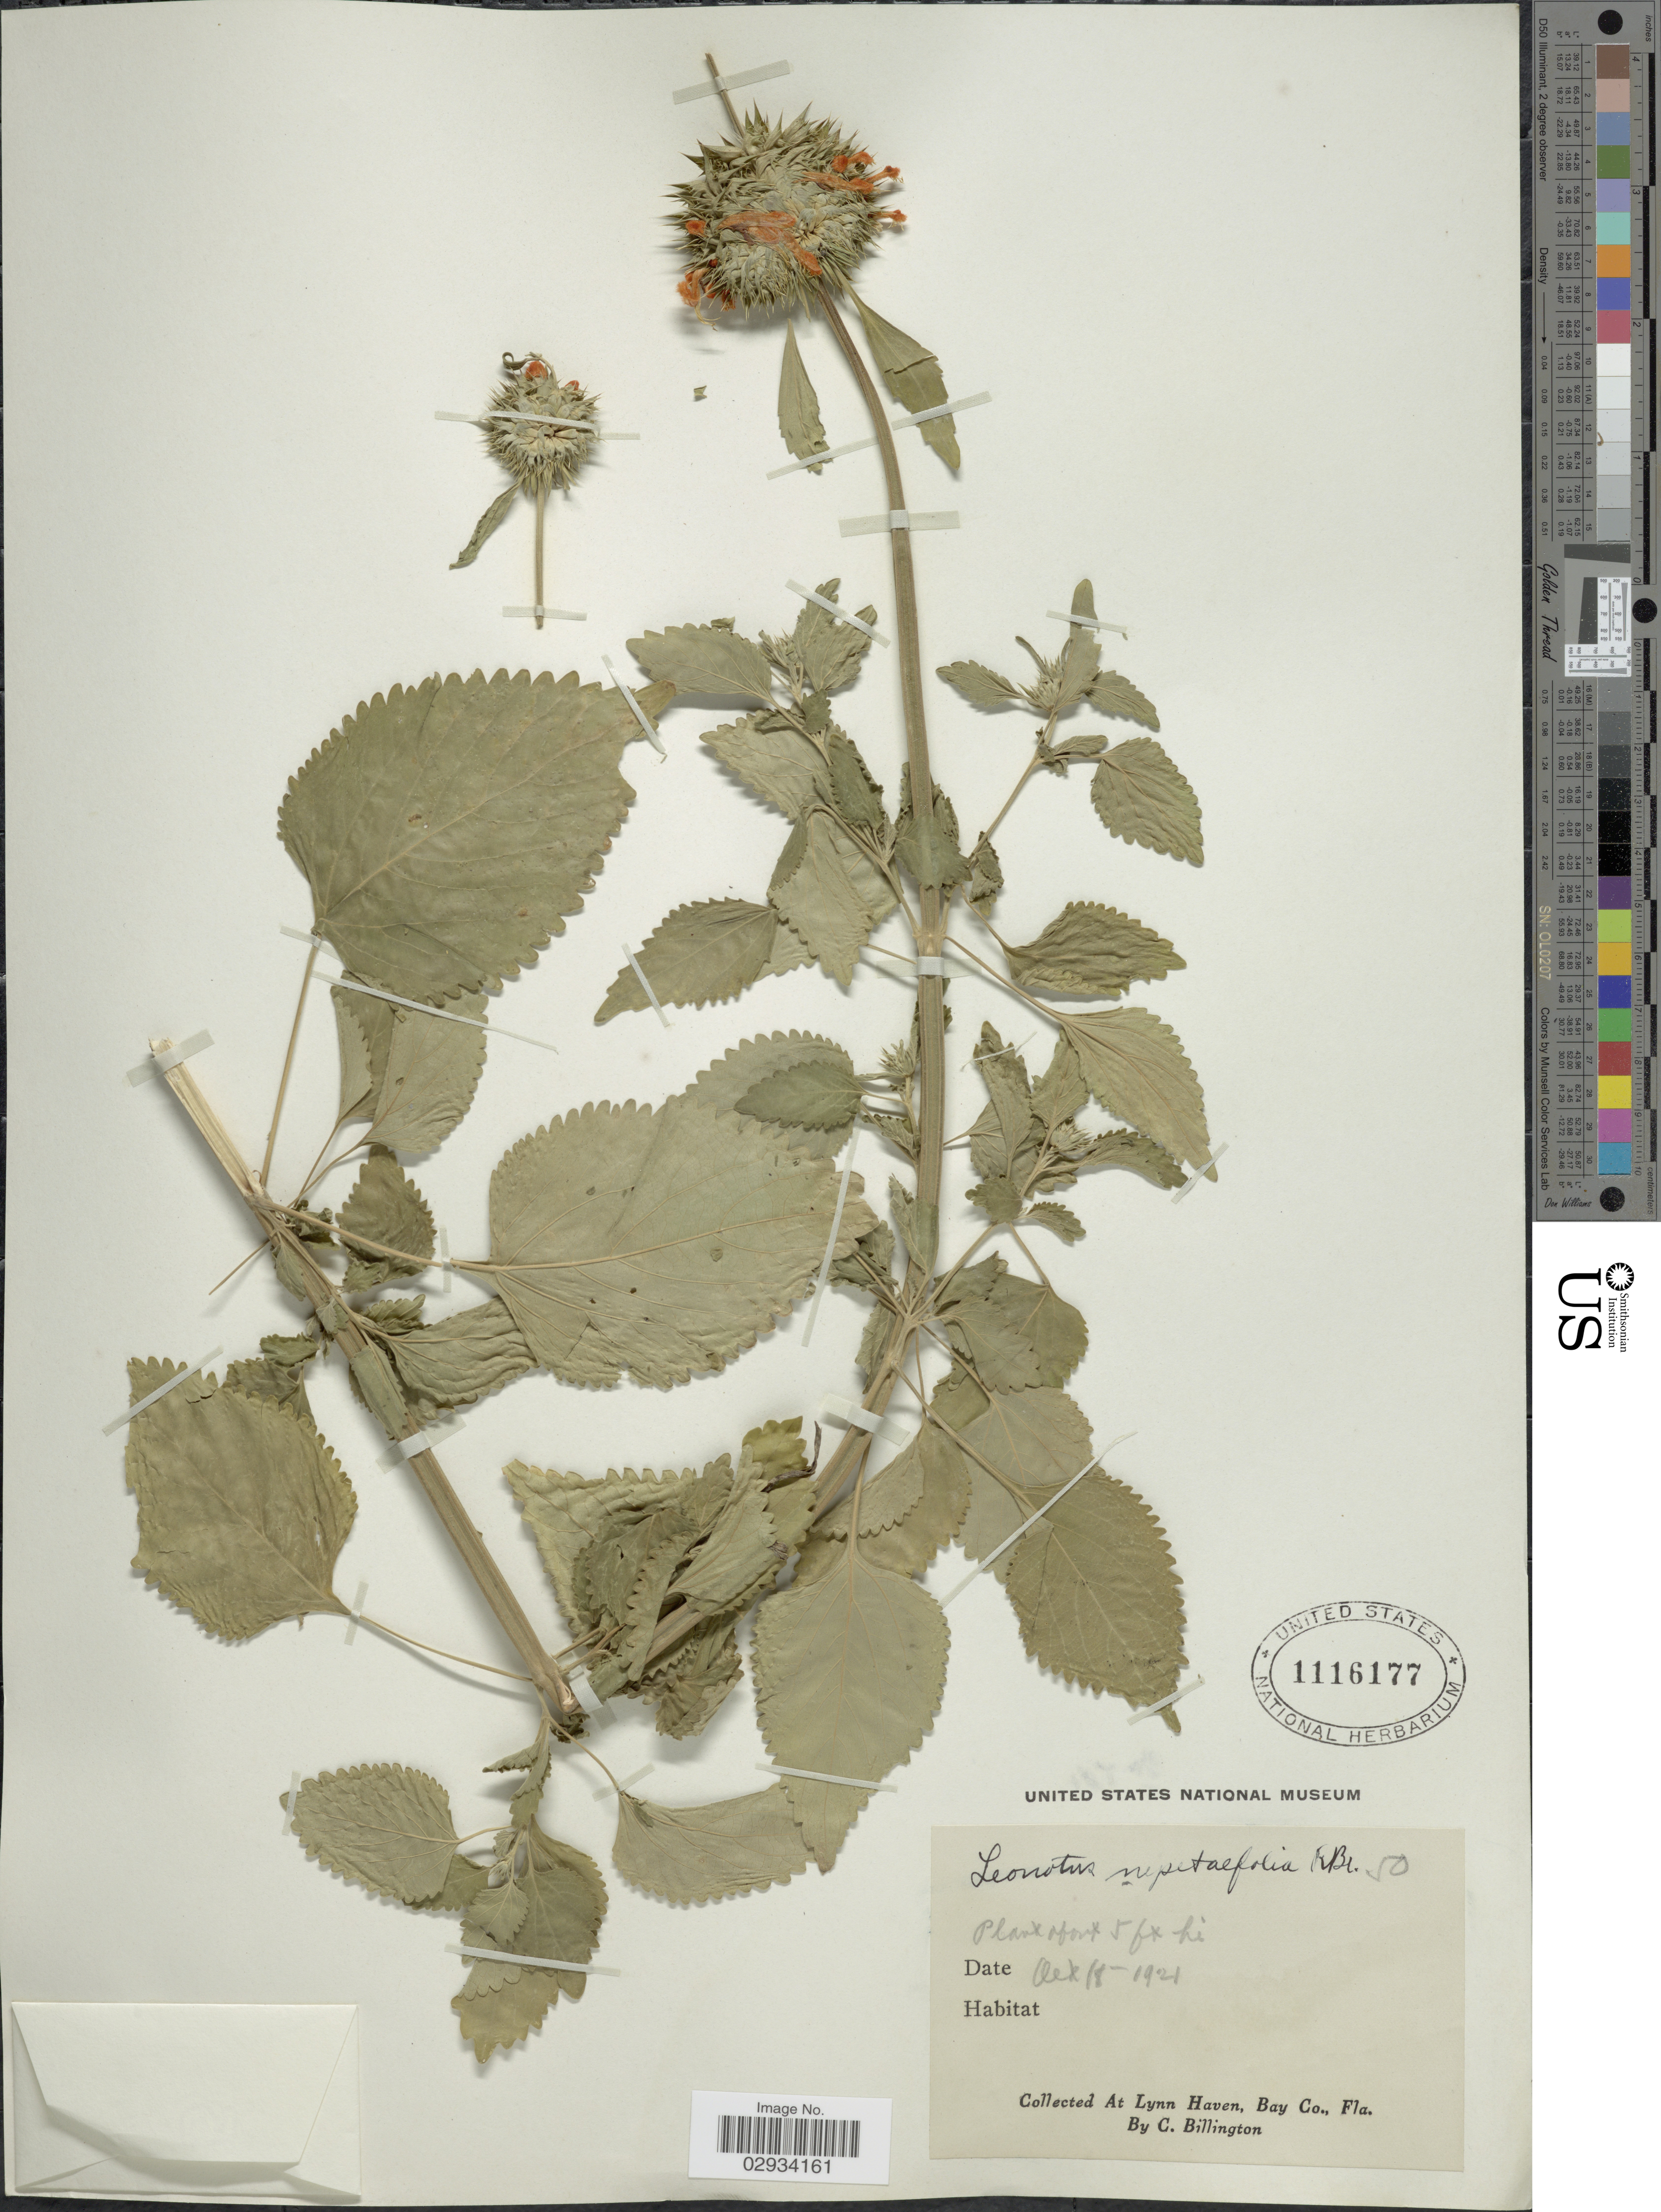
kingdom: Plantae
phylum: Tracheophyta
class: Magnoliopsida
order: Lamiales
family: Lamiaceae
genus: Leonotis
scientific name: Leonotis nepetifolia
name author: (L.) R. Br.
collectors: C. Billington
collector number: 50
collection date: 1921-10-18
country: United States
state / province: Florida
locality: Lynn Haven, Bay Co., Fla.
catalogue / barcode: US 1116177